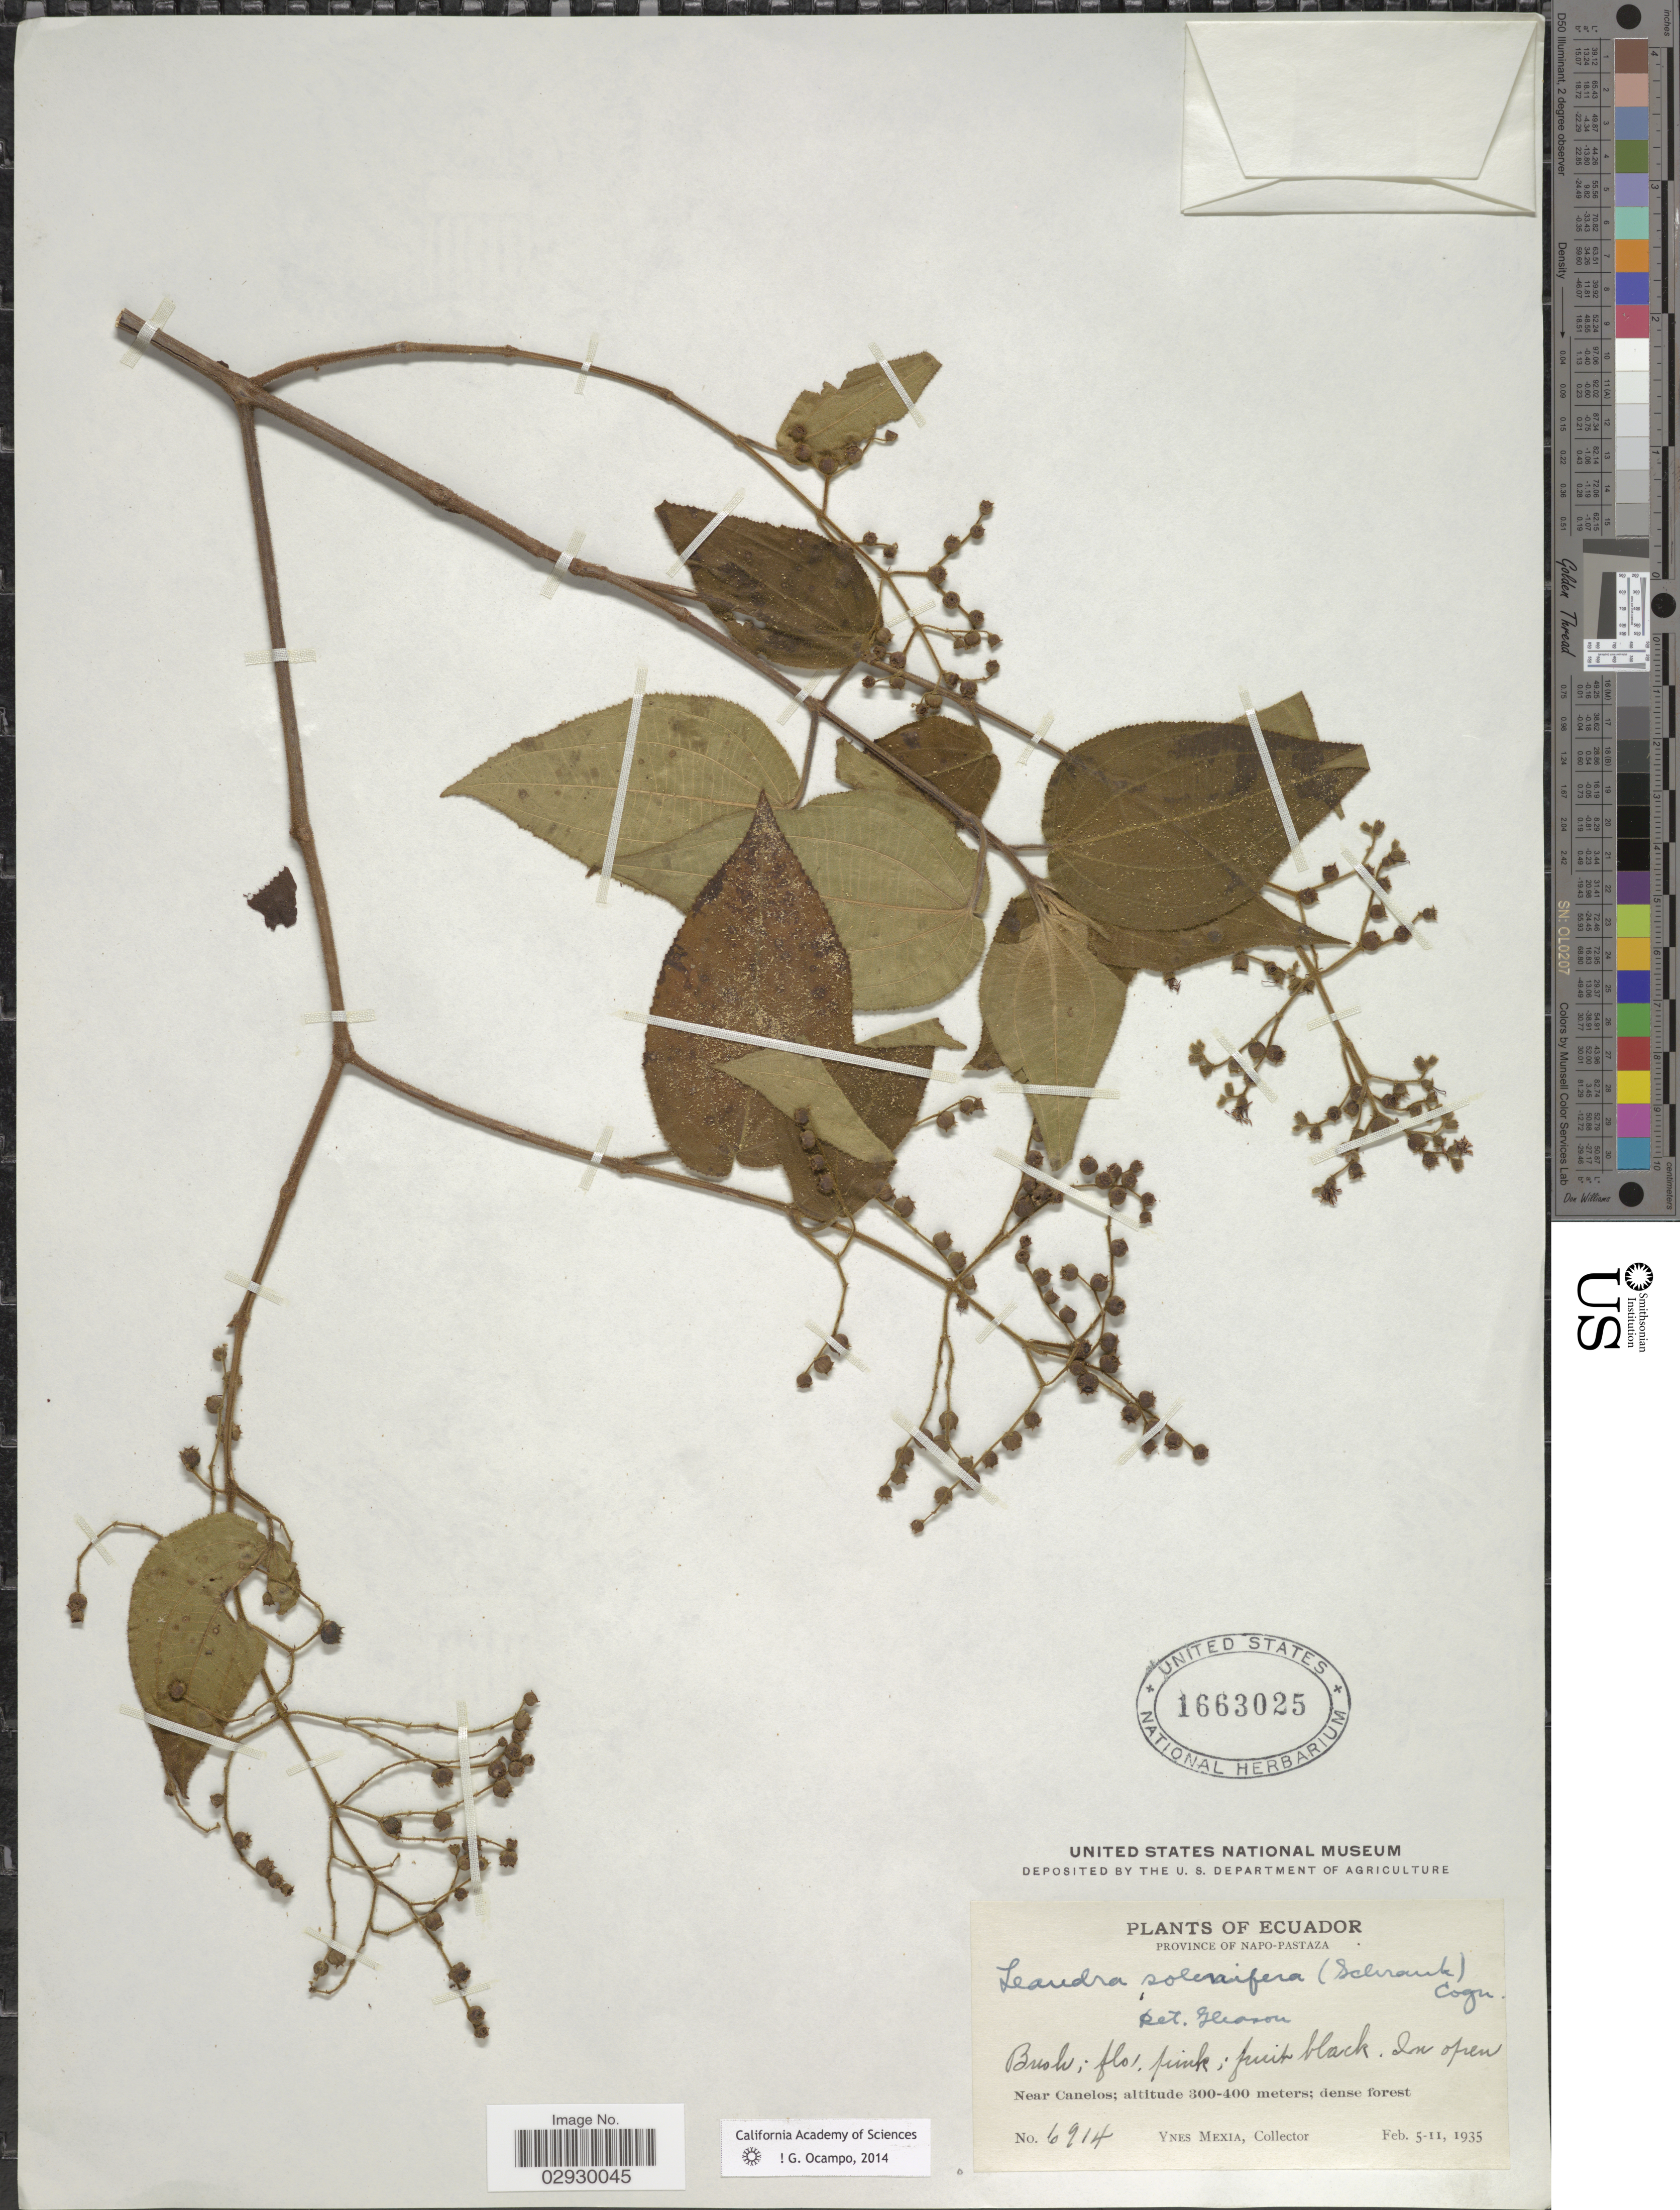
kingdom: Plantae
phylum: Tracheophyta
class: Magnoliopsida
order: Myrtales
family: Melastomataceae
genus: Leandra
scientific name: Leandra solenifera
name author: Cogn.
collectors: Y. Mexia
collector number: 6914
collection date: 1935-02-05/1935-02-11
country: Ecuador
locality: Province of Napo-Pastaza. Near Canelos.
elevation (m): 300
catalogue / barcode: US 1663025